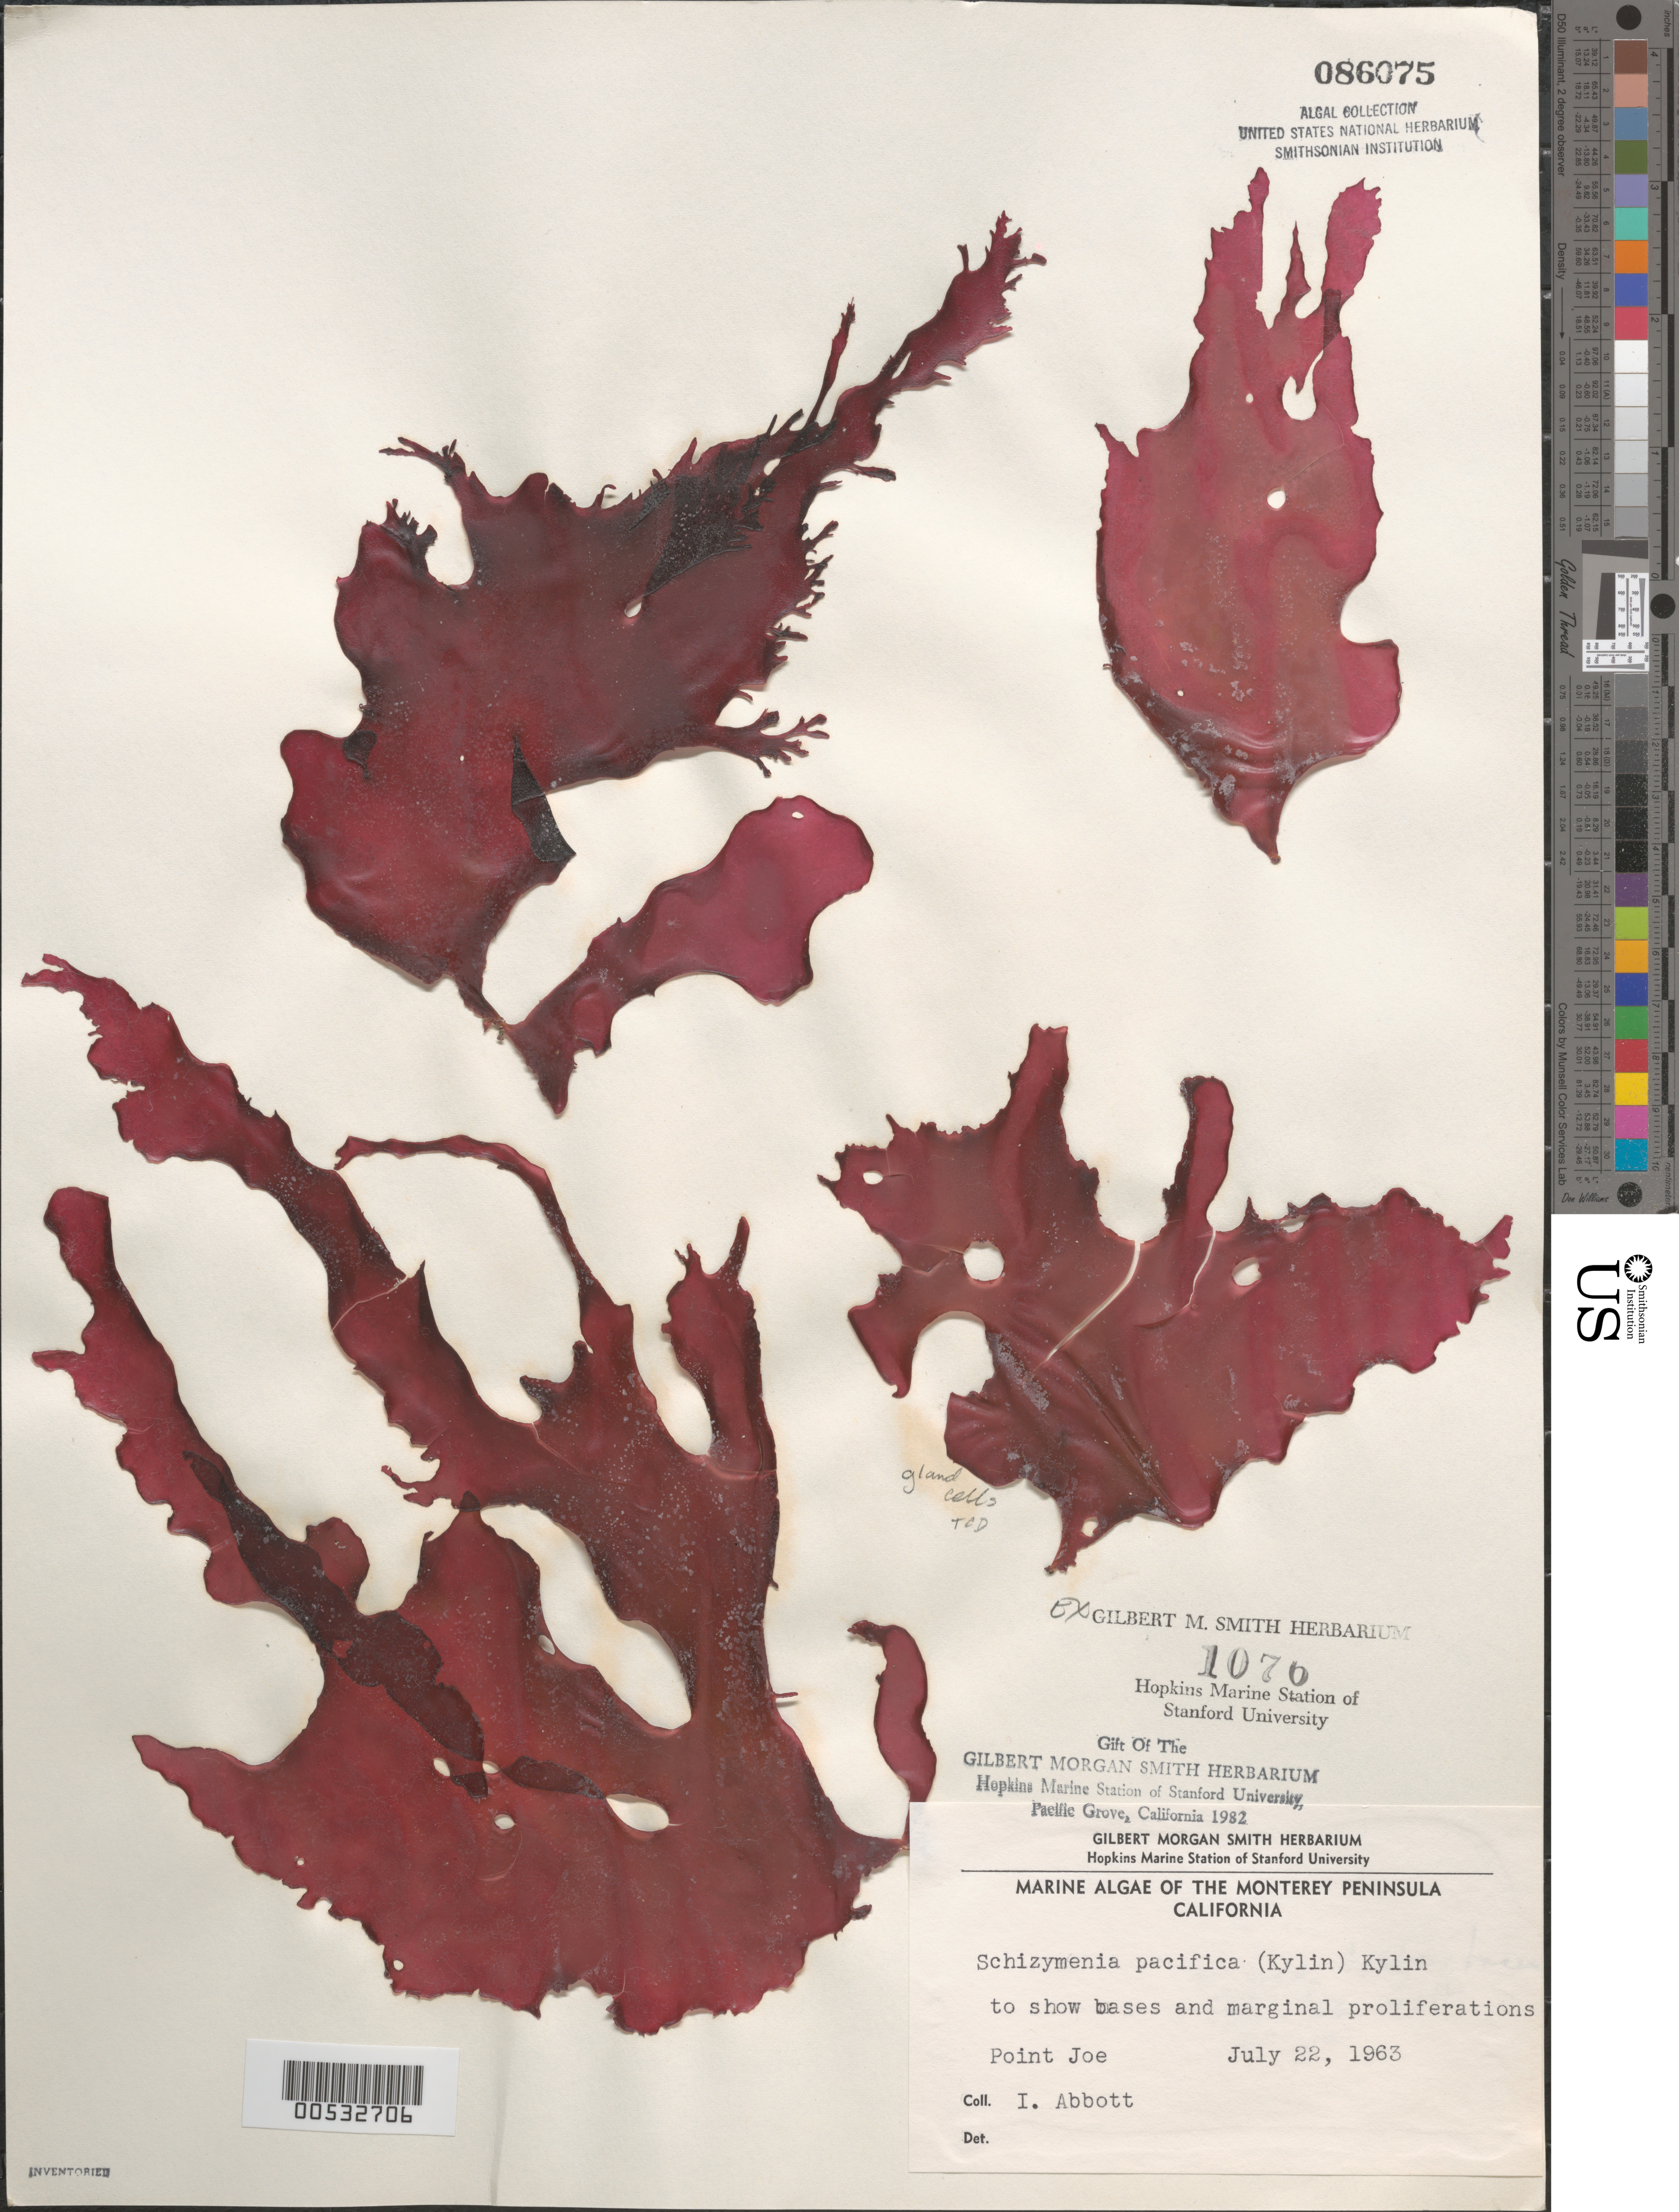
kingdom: Plantae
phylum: Rhodophyta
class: Florideophyceae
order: Nemastomatales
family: Schizymeniaceae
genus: Schizymenia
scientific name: Schizymenia pacifica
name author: (Kylin) Kylin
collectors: I. A. Abbott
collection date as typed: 22 Jul 1963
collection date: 1963-07-22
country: United States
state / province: California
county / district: Monterey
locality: Point Joe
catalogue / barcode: US 86075